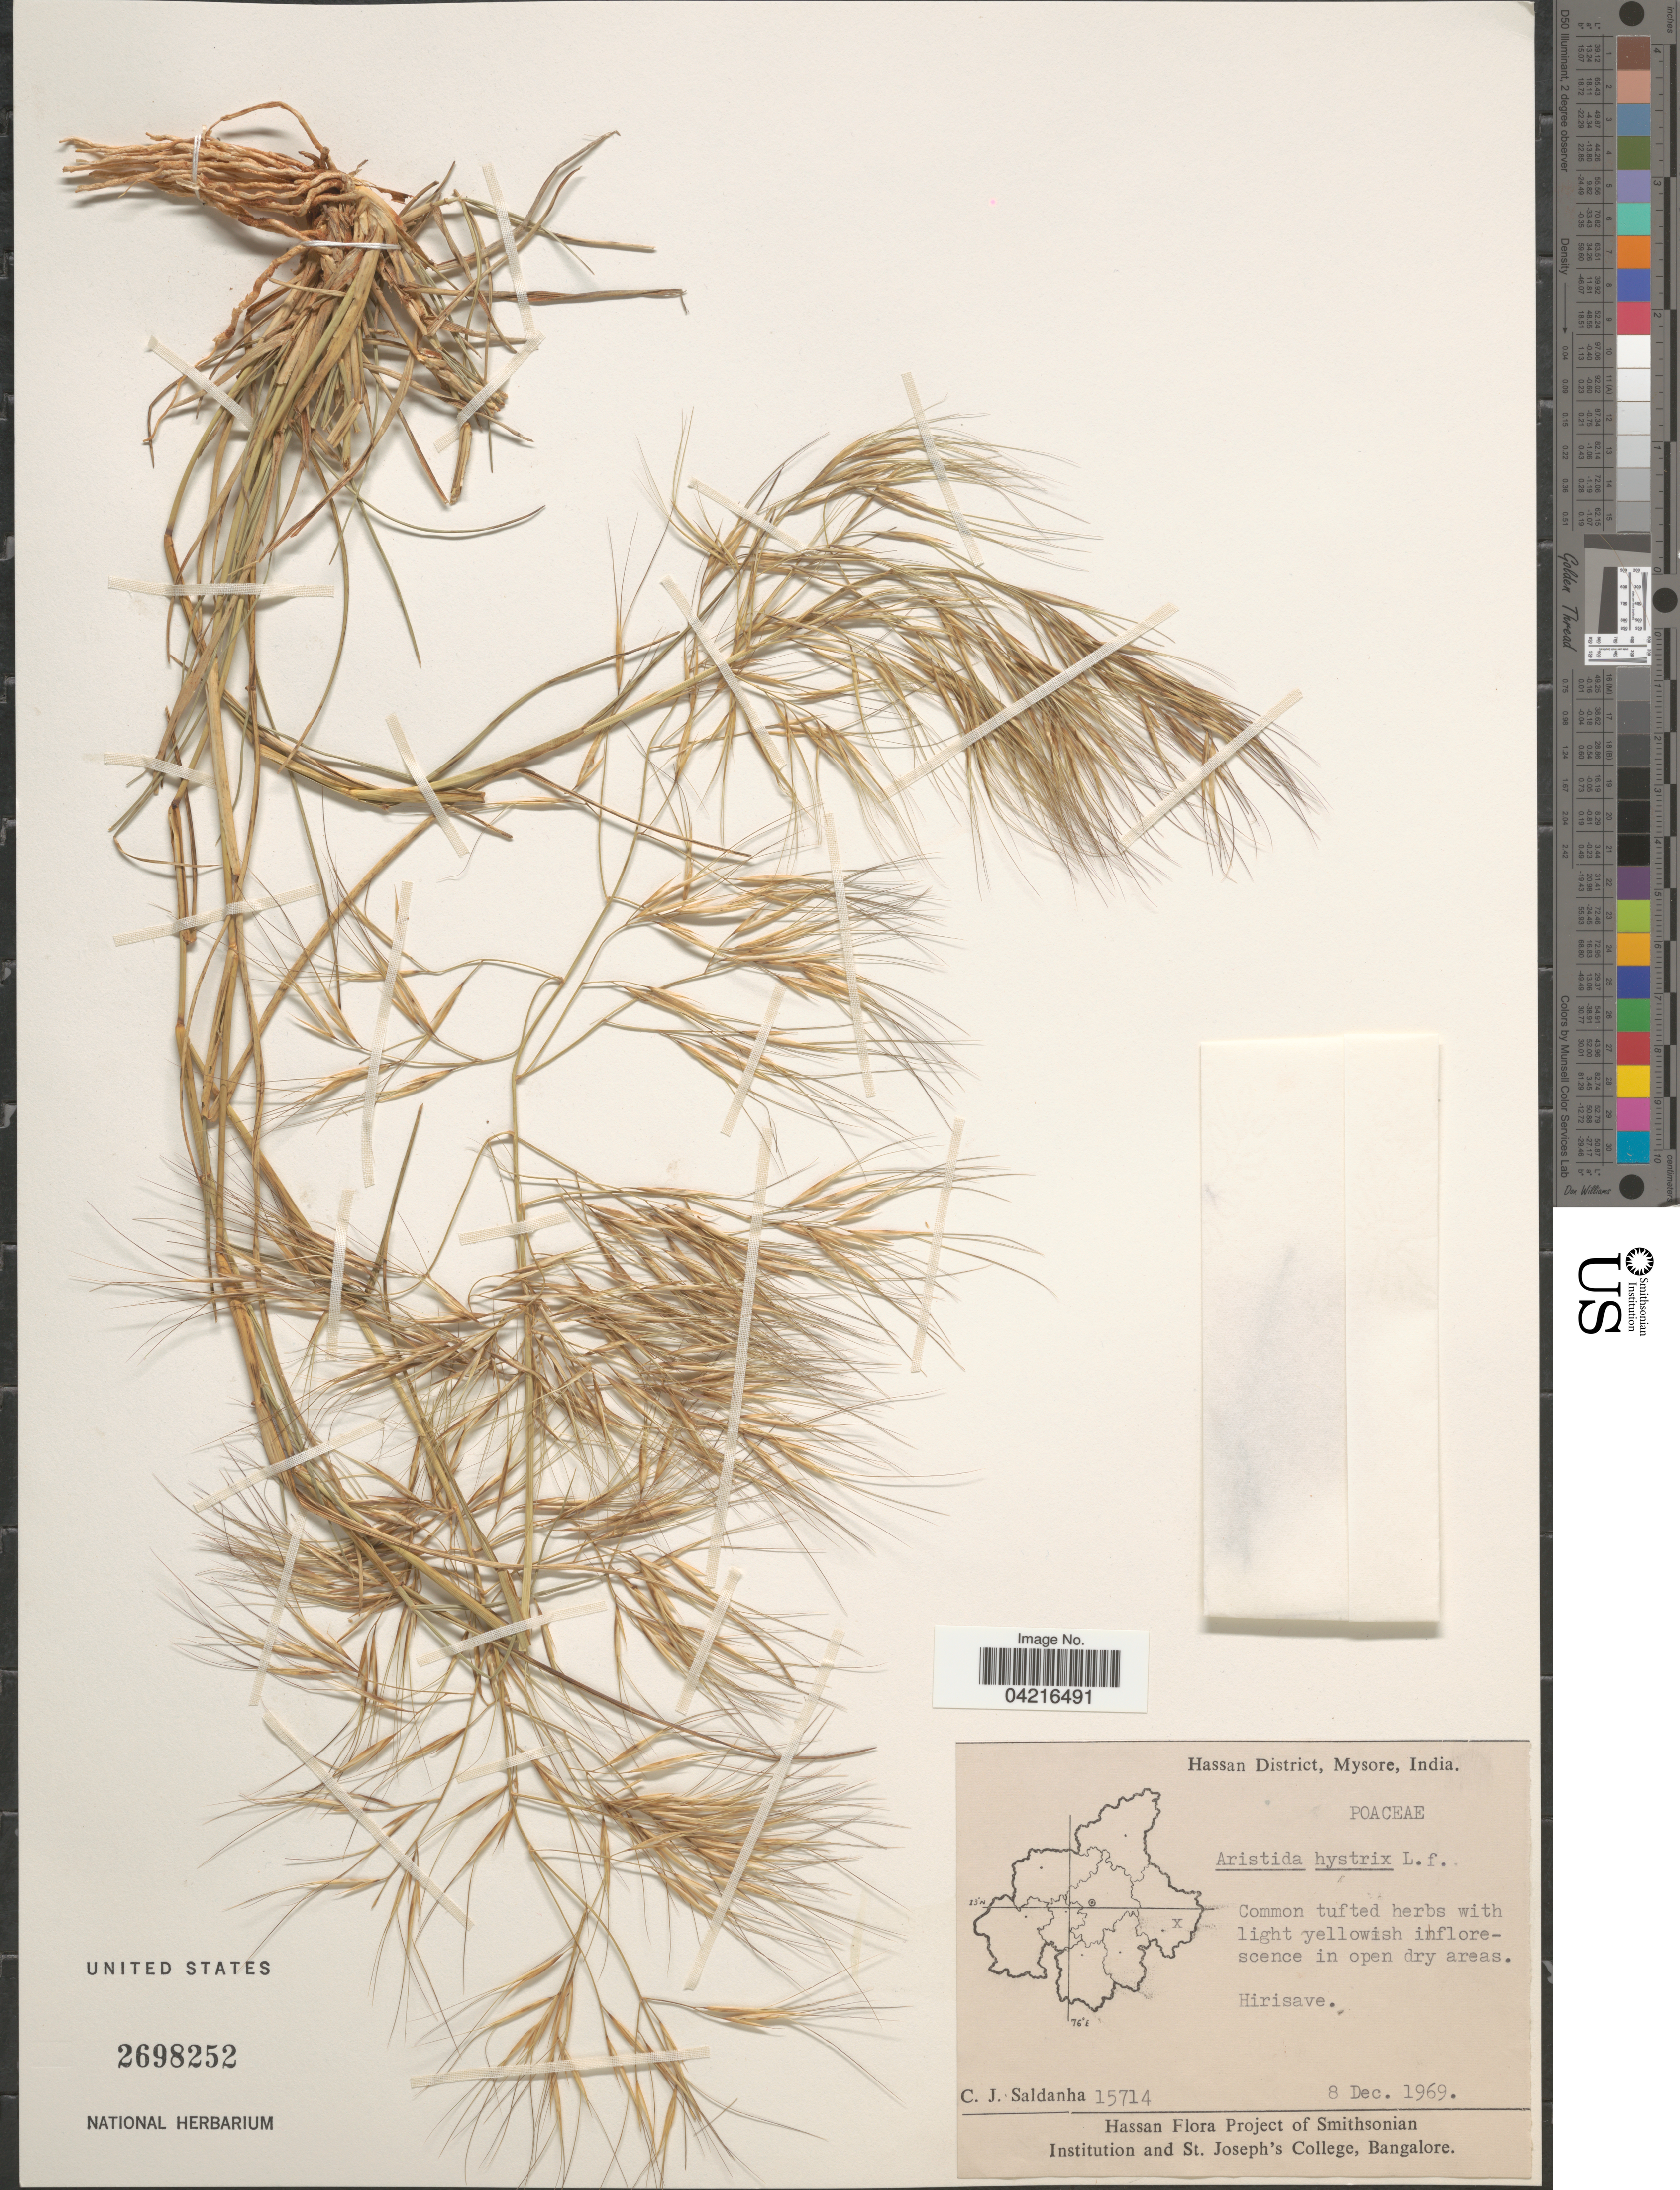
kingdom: Plantae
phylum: Tracheophyta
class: Liliopsida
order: Poales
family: Poaceae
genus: Aristida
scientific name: Aristida hystrix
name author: L.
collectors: C. J. Saldanha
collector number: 15714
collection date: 1969-12-08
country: India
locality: Hassan District, Mysore. Hirisave.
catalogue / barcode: US 2698252